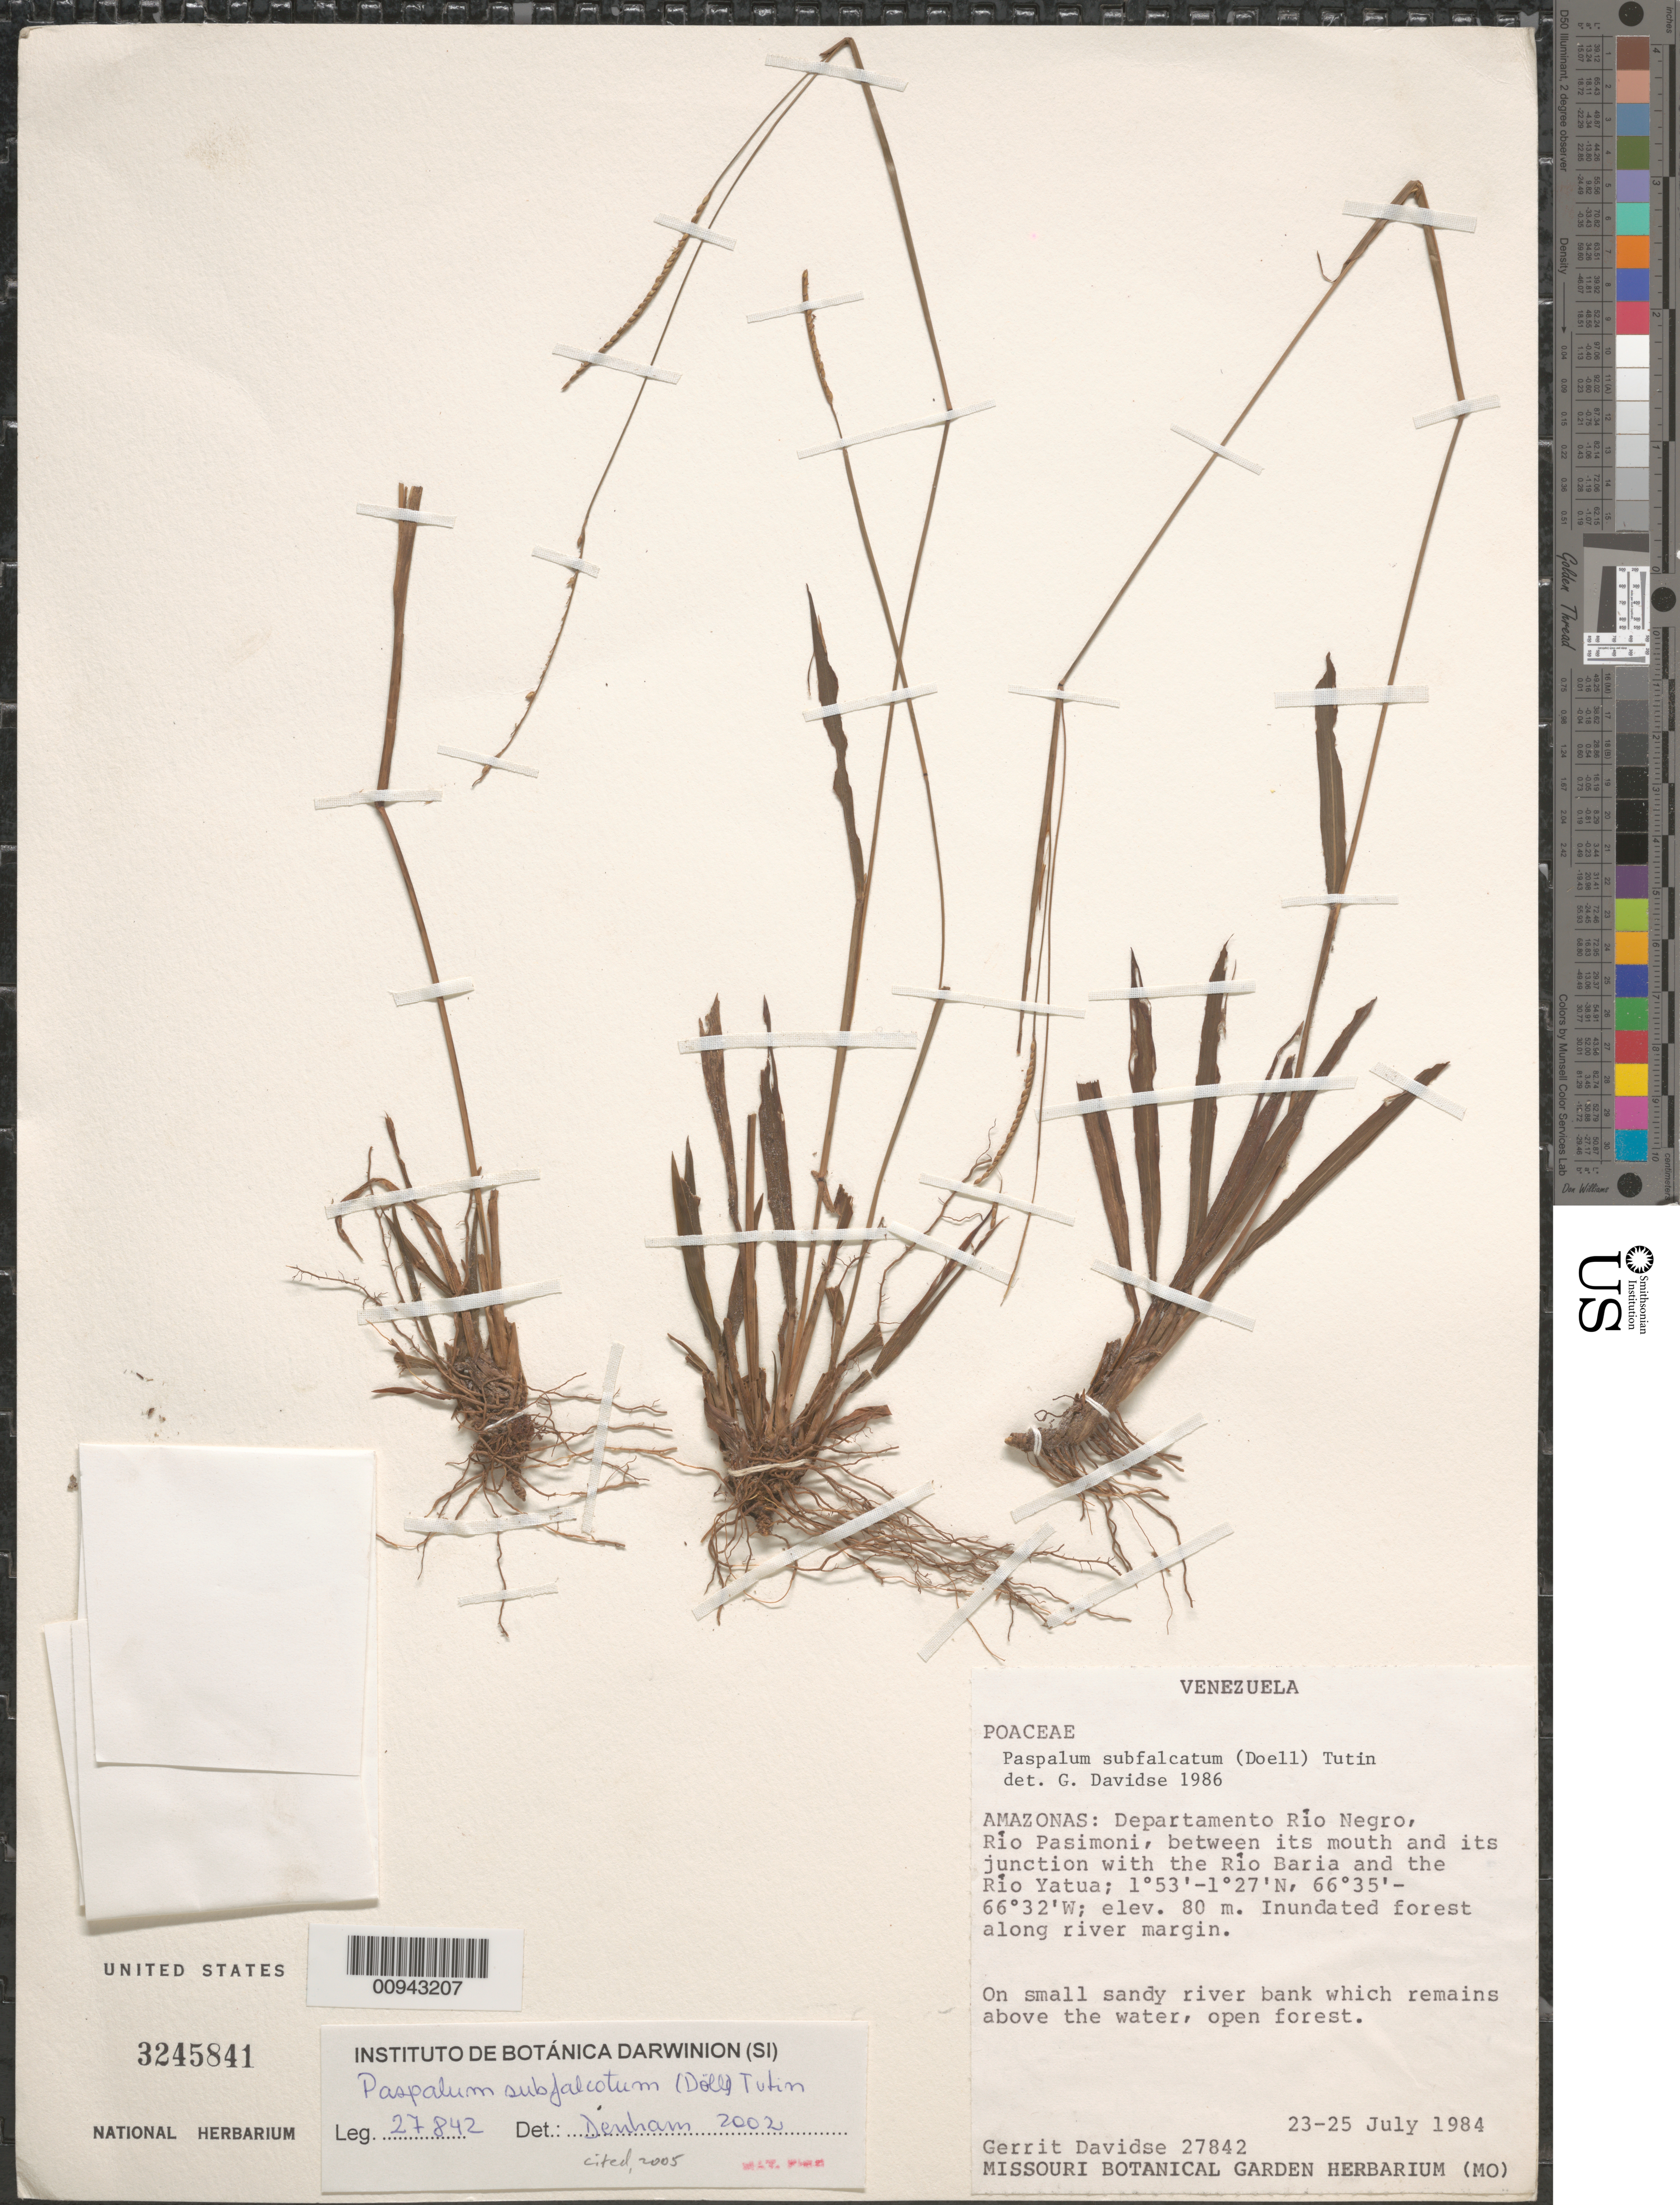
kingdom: Plantae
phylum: Tracheophyta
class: Liliopsida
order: Poales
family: Poaceae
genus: Paspalum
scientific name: Paspalum subfalcatum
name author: (Döll) Tutin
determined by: Denham, --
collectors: G. Davidse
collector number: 27842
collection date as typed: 23-Jul-84 to 25-Jul-84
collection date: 1984-07-23/1984-07-25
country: Venezuela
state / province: Amazonas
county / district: Río Negro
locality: Río Pasimoni between mouth and junction with Río Baria and Río Yatua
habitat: Inundated forest along river margin; on small sandy river bank which remians above the water, open forest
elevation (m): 80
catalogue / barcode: US 3245841